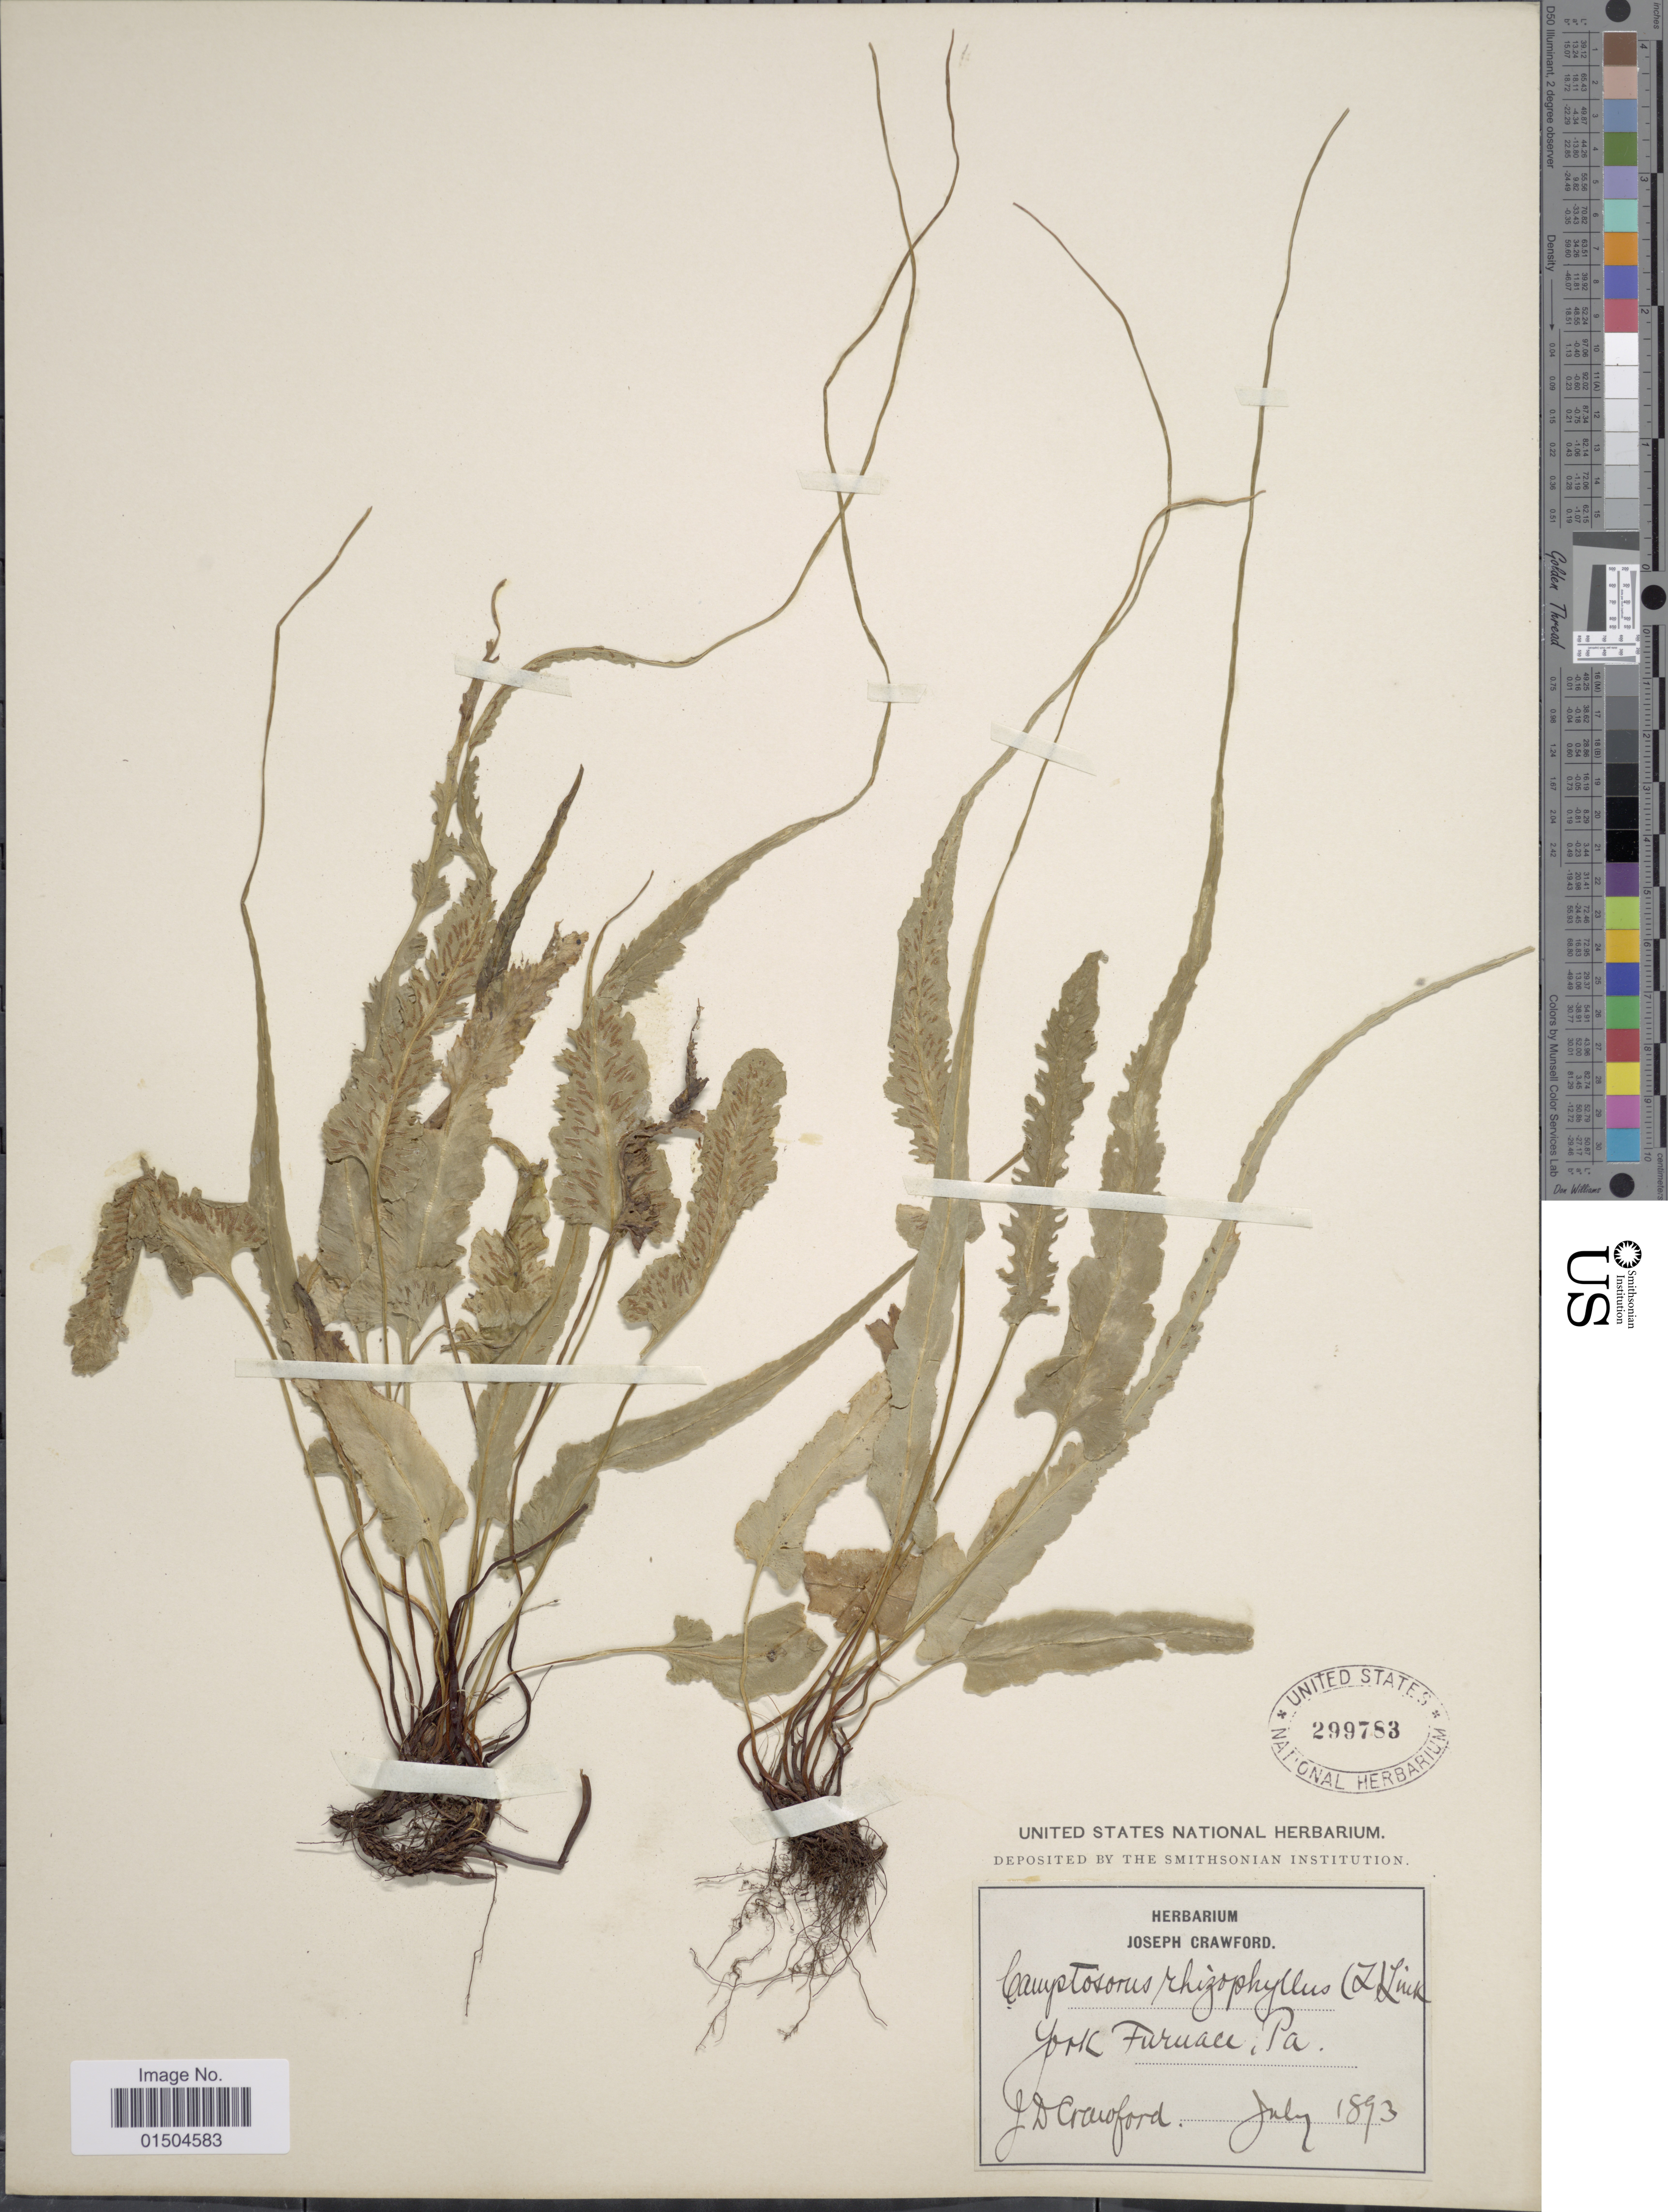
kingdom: Plantae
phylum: Tracheophyta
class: Polypodiopsida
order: Polypodiales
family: Aspleniaceae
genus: Asplenium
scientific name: Asplenium rhizophyllum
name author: L.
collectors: J. Crawford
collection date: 1893-07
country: United States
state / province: Pennsylvania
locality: York Furnace.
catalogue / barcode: US 299783